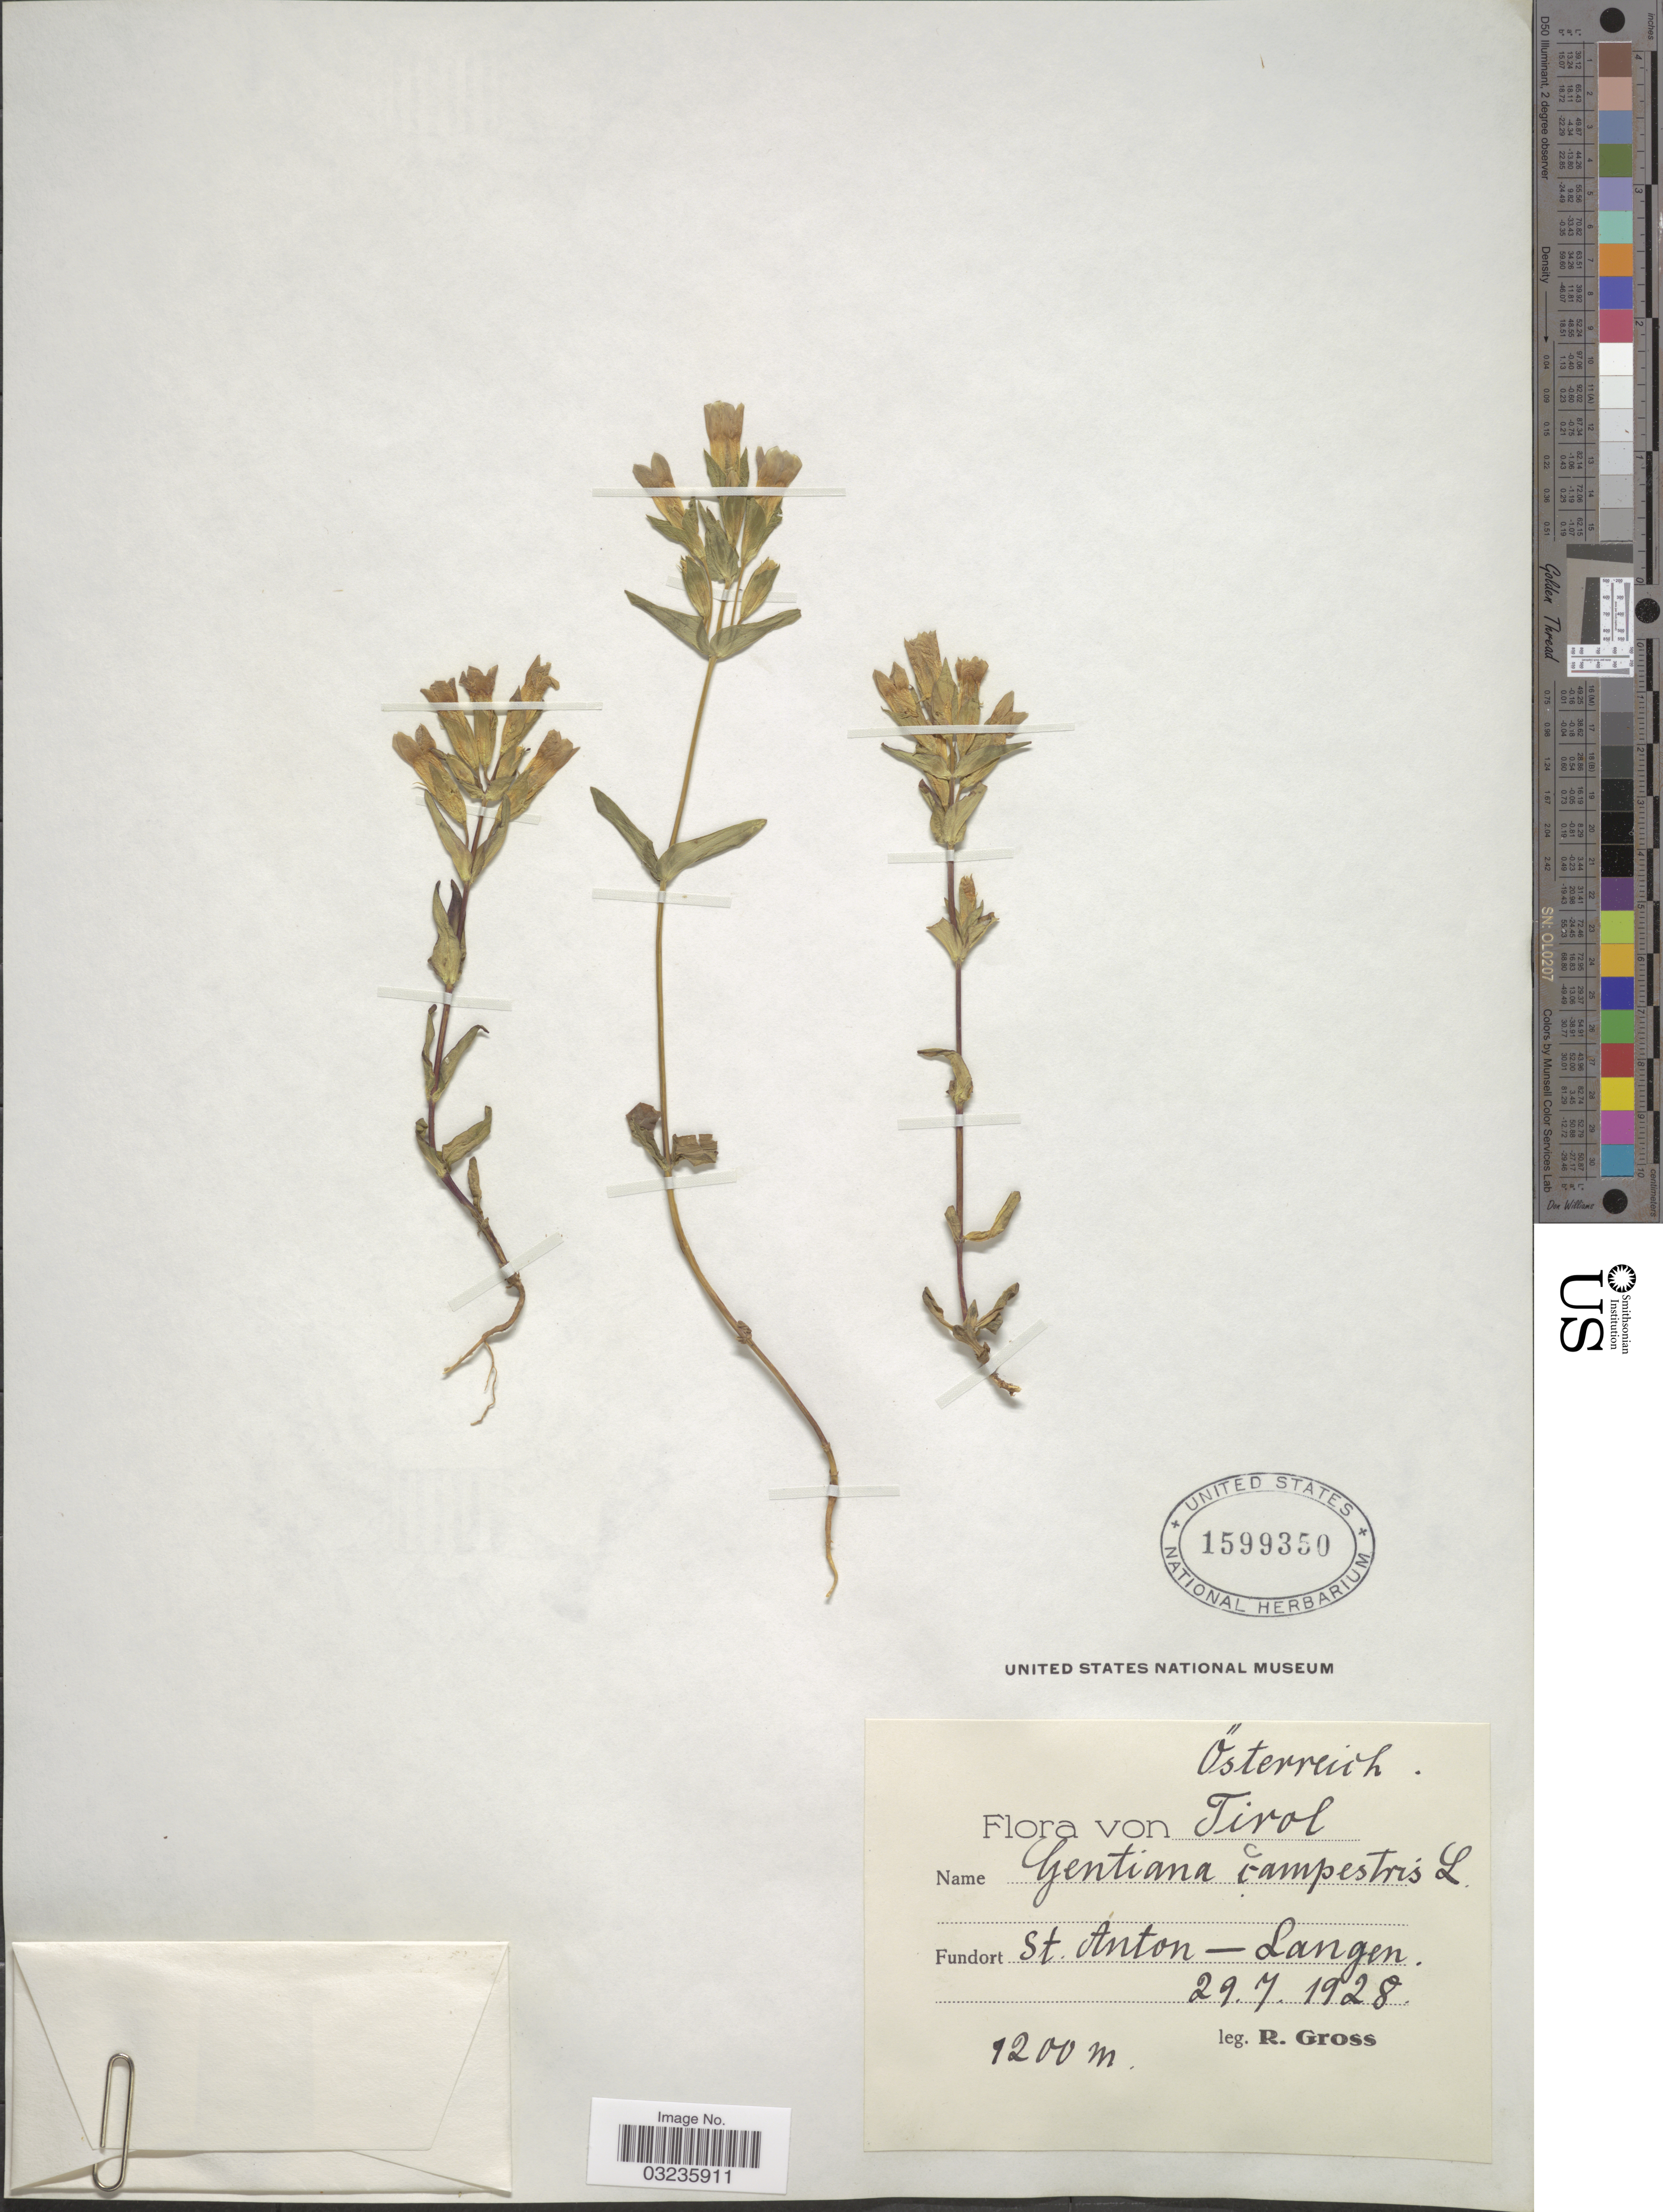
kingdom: Plantae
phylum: Tracheophyta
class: Magnoliopsida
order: Gentianales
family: Gentianaceae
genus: Gentiana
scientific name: Gentiana campestris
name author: L.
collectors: R. Gross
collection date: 1928-07-29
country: Austria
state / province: Tirol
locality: Österreich. Tirol. St. Anton - Langen.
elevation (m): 1200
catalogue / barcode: US 1599350